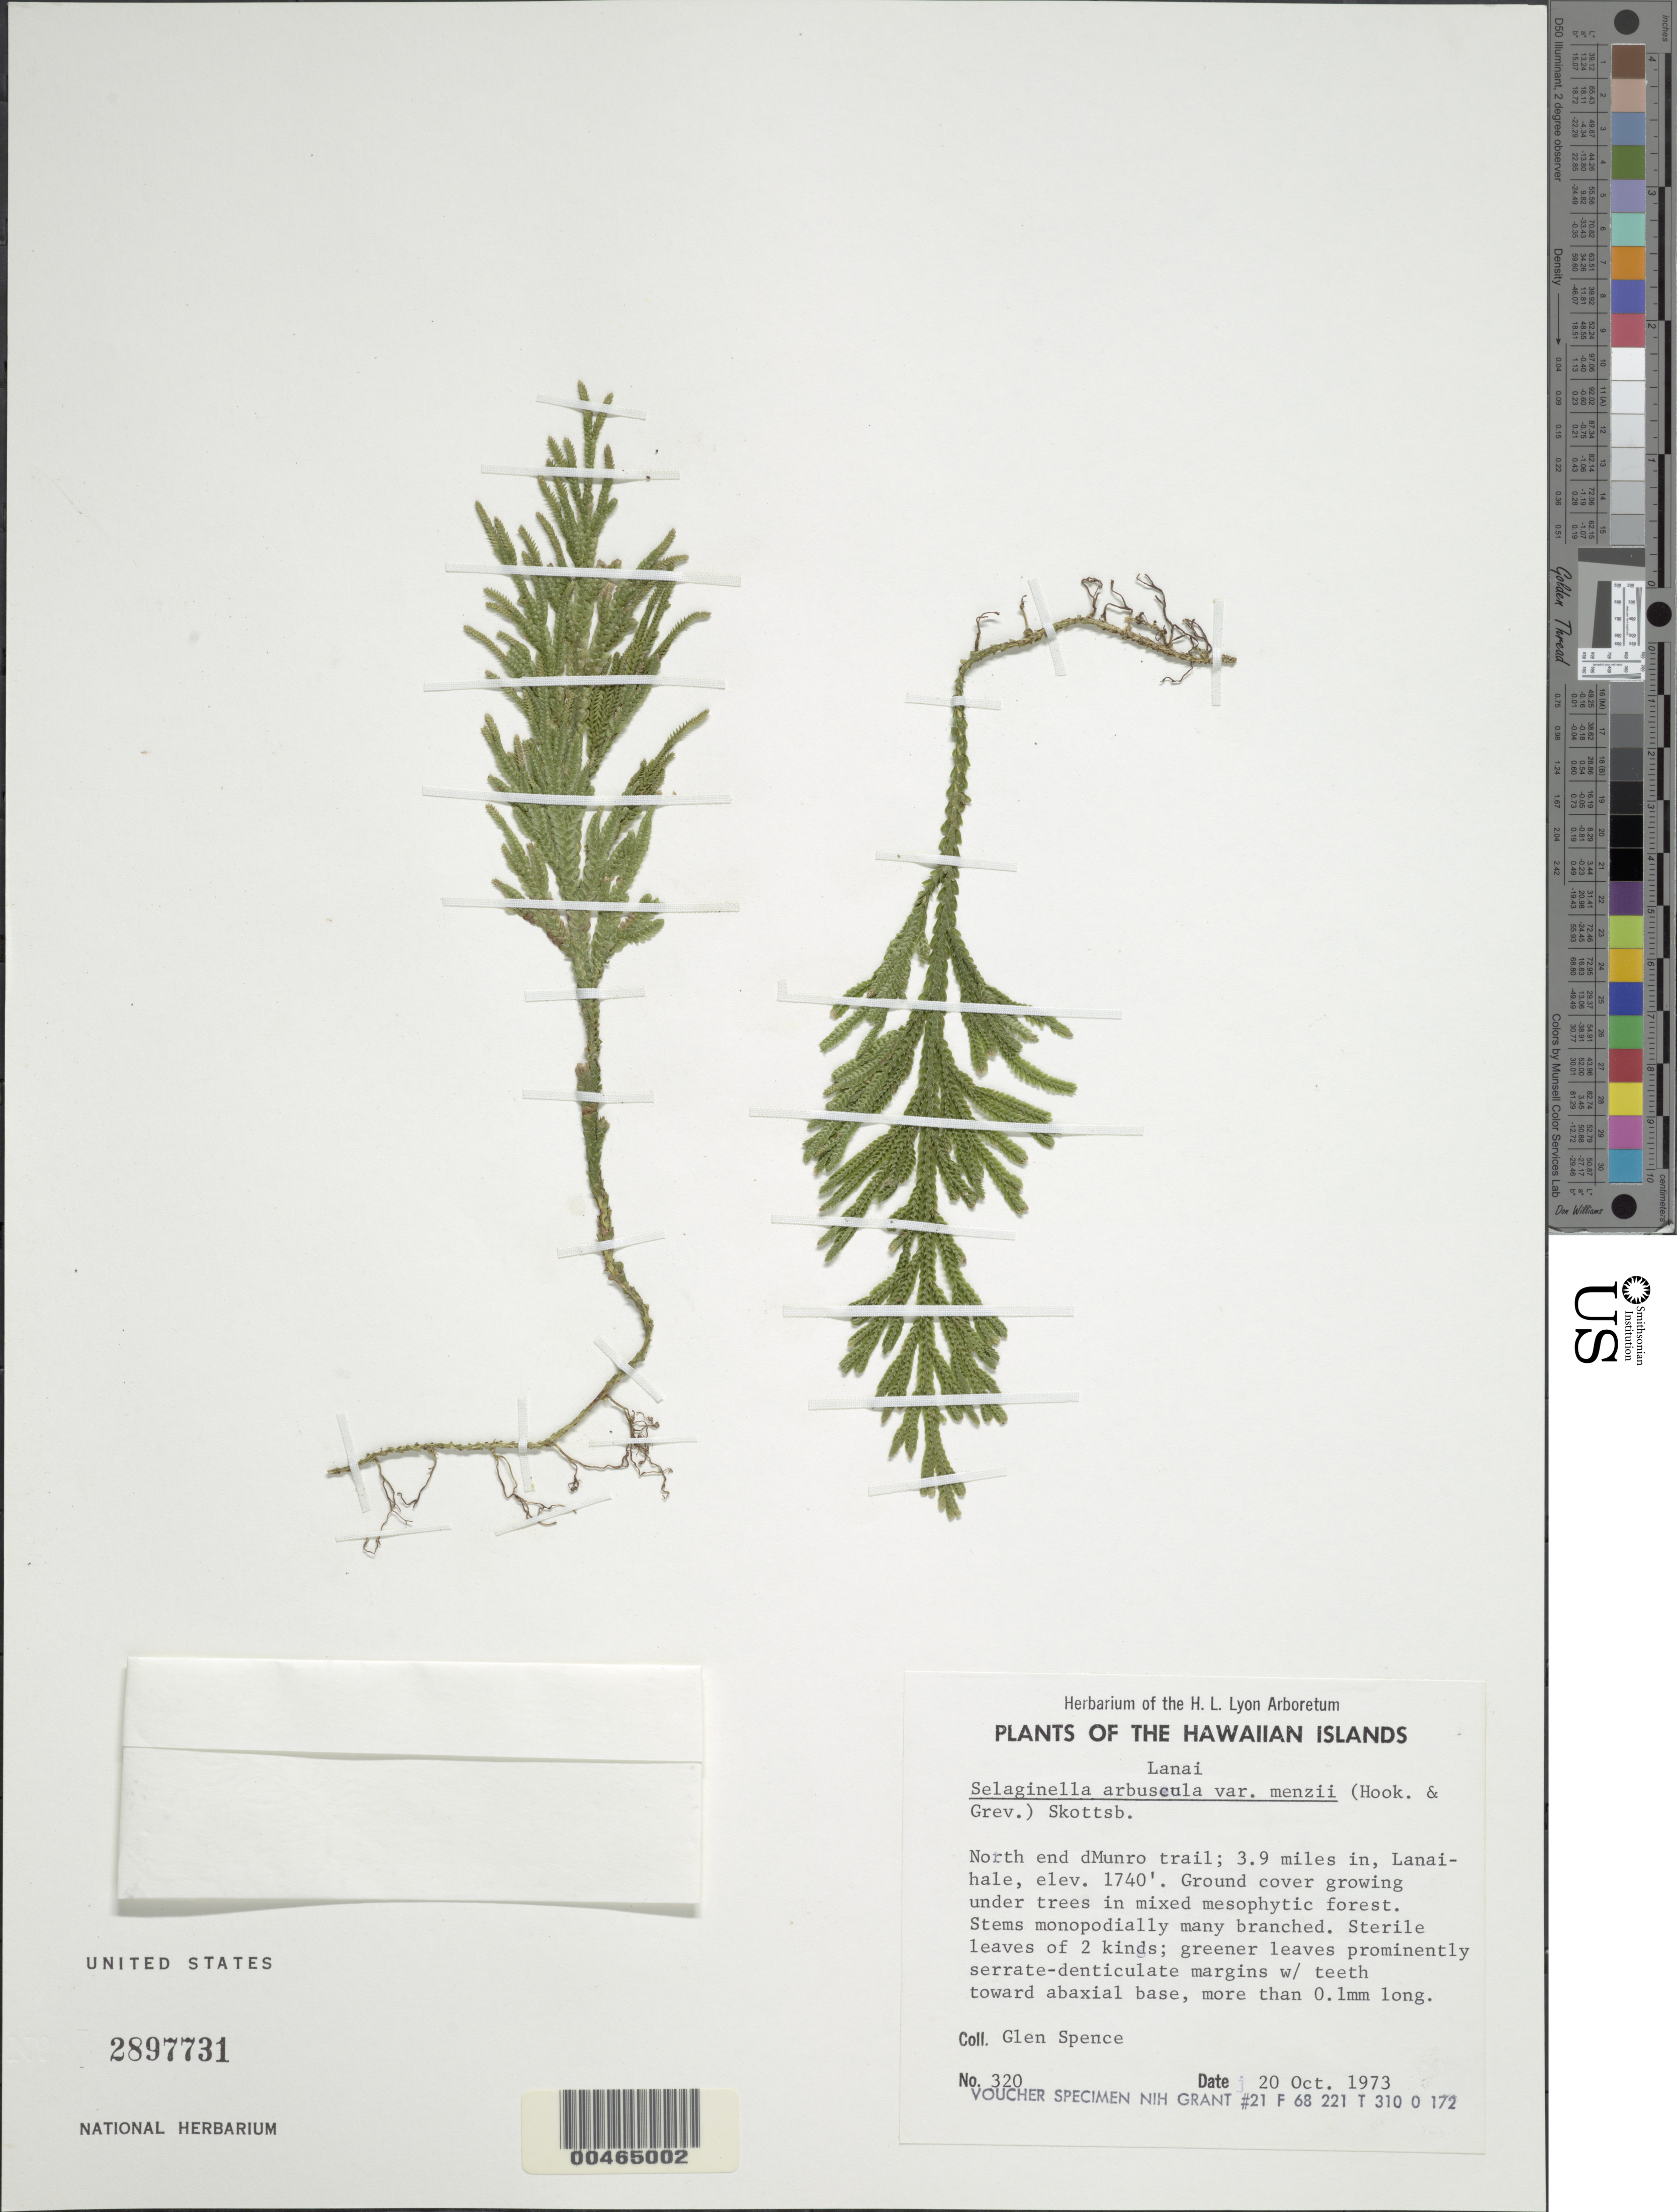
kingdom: Plantae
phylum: Tracheophyta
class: Lycopodiopsida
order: Selaginellales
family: Selaginellaceae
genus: Selaginella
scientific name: Selaginella arbuscula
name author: (Kualf.) Spring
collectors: G. Spence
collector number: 320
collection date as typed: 20 Oct 1973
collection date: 1973-10-20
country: United States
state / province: Hawaii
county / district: Maui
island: Lana'i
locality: N end Munro trail, 3.9 mi in, Lanaihale, Lanai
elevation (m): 530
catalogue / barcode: US 2897731